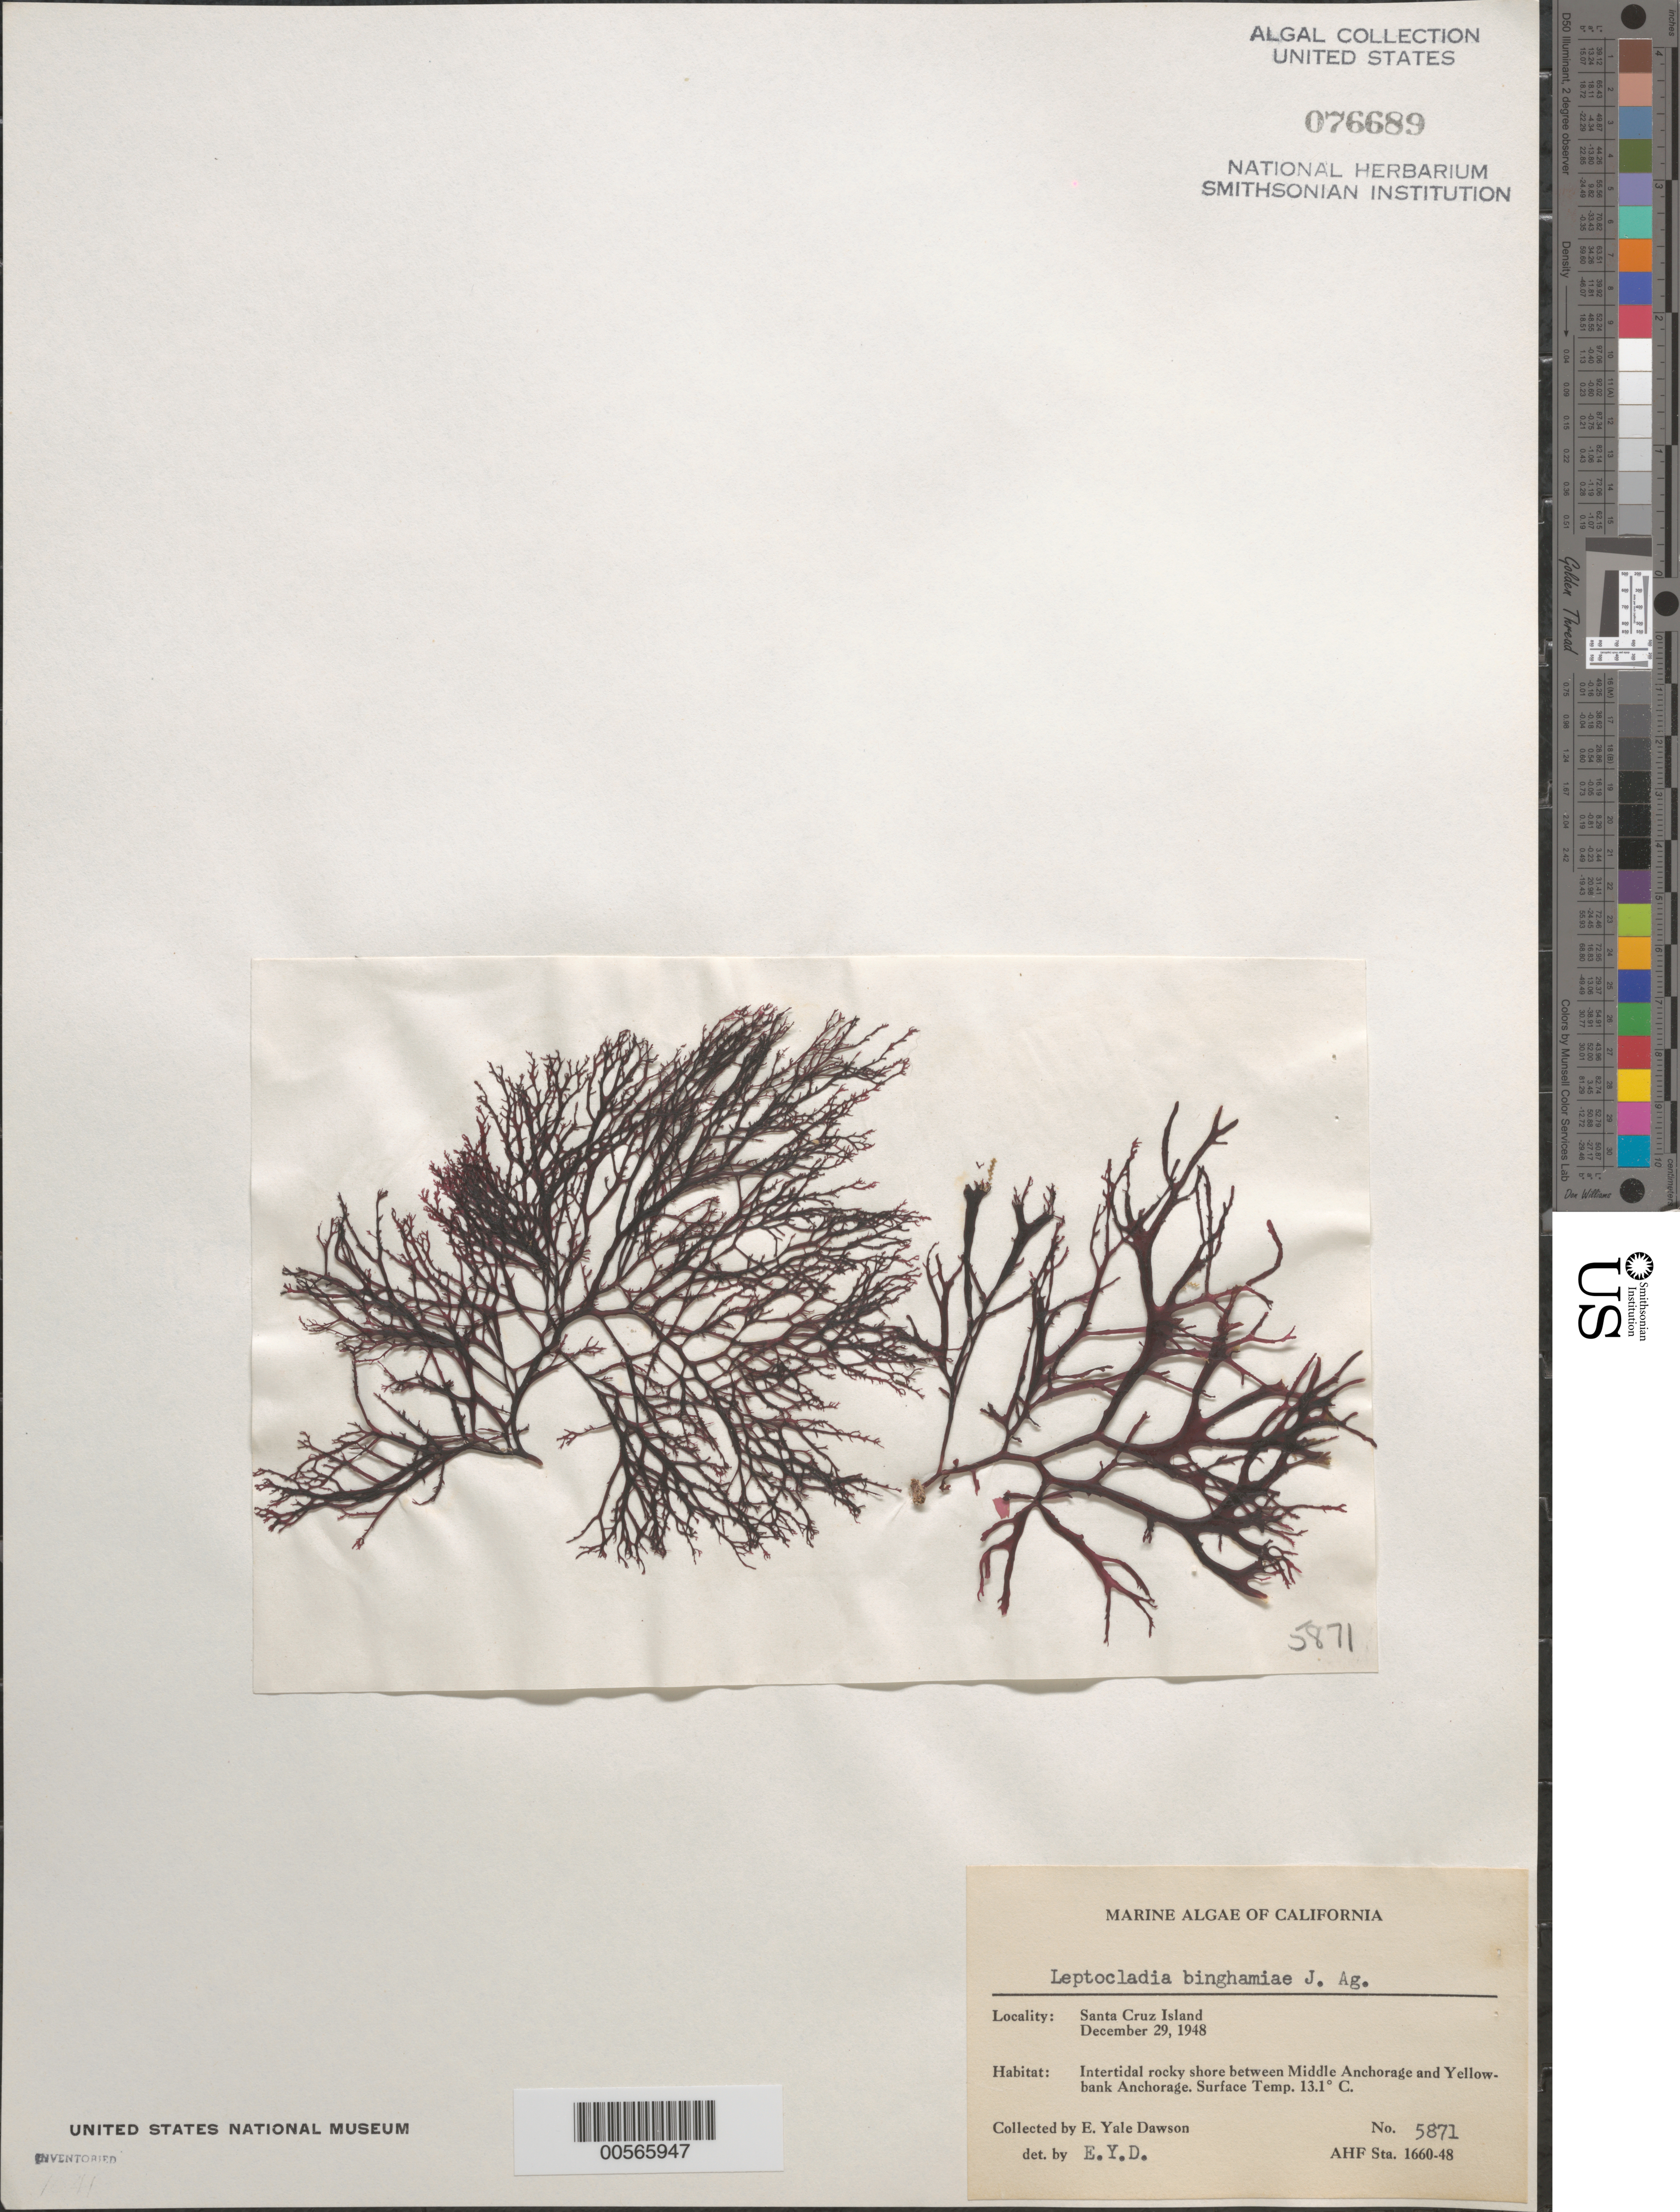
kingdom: Plantae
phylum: Rhodophyta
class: Florideophyceae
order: Gigartinales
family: Dumontiaceae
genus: Leptocladia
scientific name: Leptocladia binghamiae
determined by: Dawson, E. Y.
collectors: E. Y. Dawson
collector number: EYD 5871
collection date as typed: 29 Dec 1948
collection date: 1948-12-29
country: United States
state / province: California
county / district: Santa Barbara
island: Santa Cruz Island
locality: Between Middle Anchorage and Yellowbank Anchorage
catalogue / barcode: US 76689